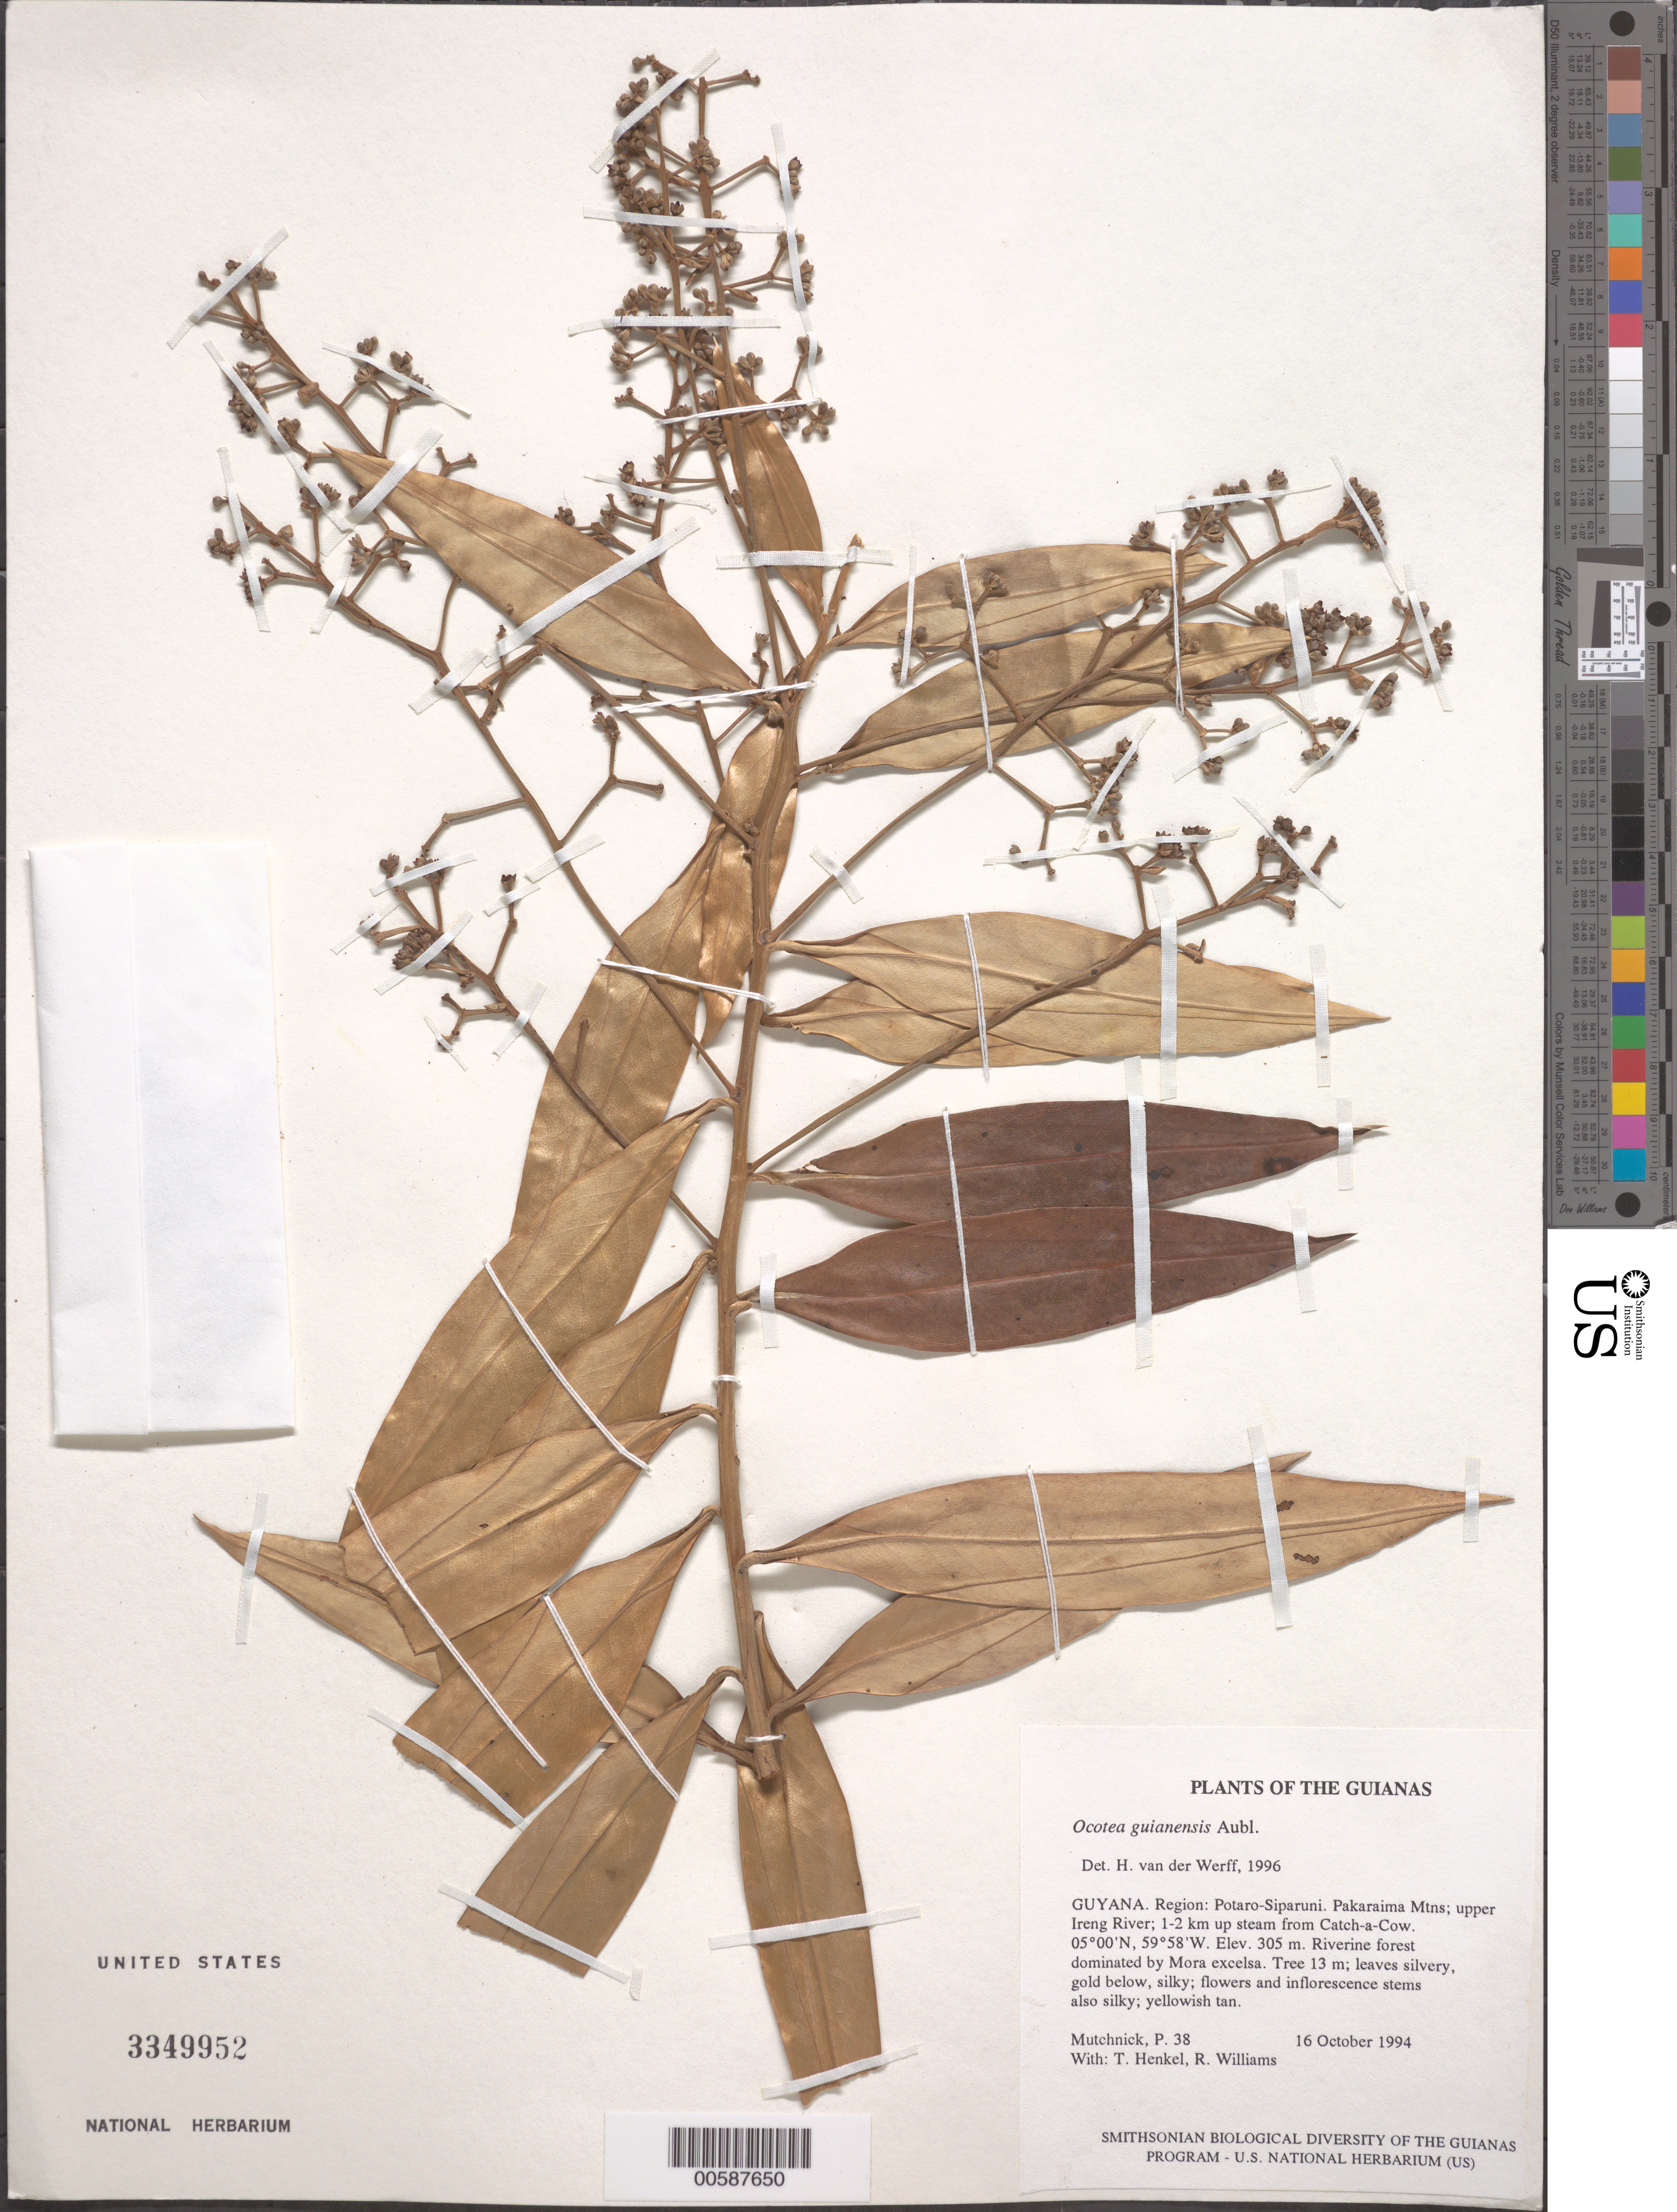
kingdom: Plantae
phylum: Tracheophyta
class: Magnoliopsida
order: Laurales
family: Lauraceae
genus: Ocotea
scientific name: Ocotea guianensis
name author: Aubl.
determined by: van der Werff, H., (MO), Missouri Botanical Garden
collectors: P. Mutchnick, T. Henkel & R. Williams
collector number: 38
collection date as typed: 16 October 1994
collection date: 1994-10-16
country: Guyana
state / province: Potaro-Siparuni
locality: Pakaraima Mtns; upper Ireng River; 1-2 km up stream from Catch-a-Cow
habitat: Riverine forest dominated by Mora excelsa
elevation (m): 305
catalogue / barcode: US 3349952